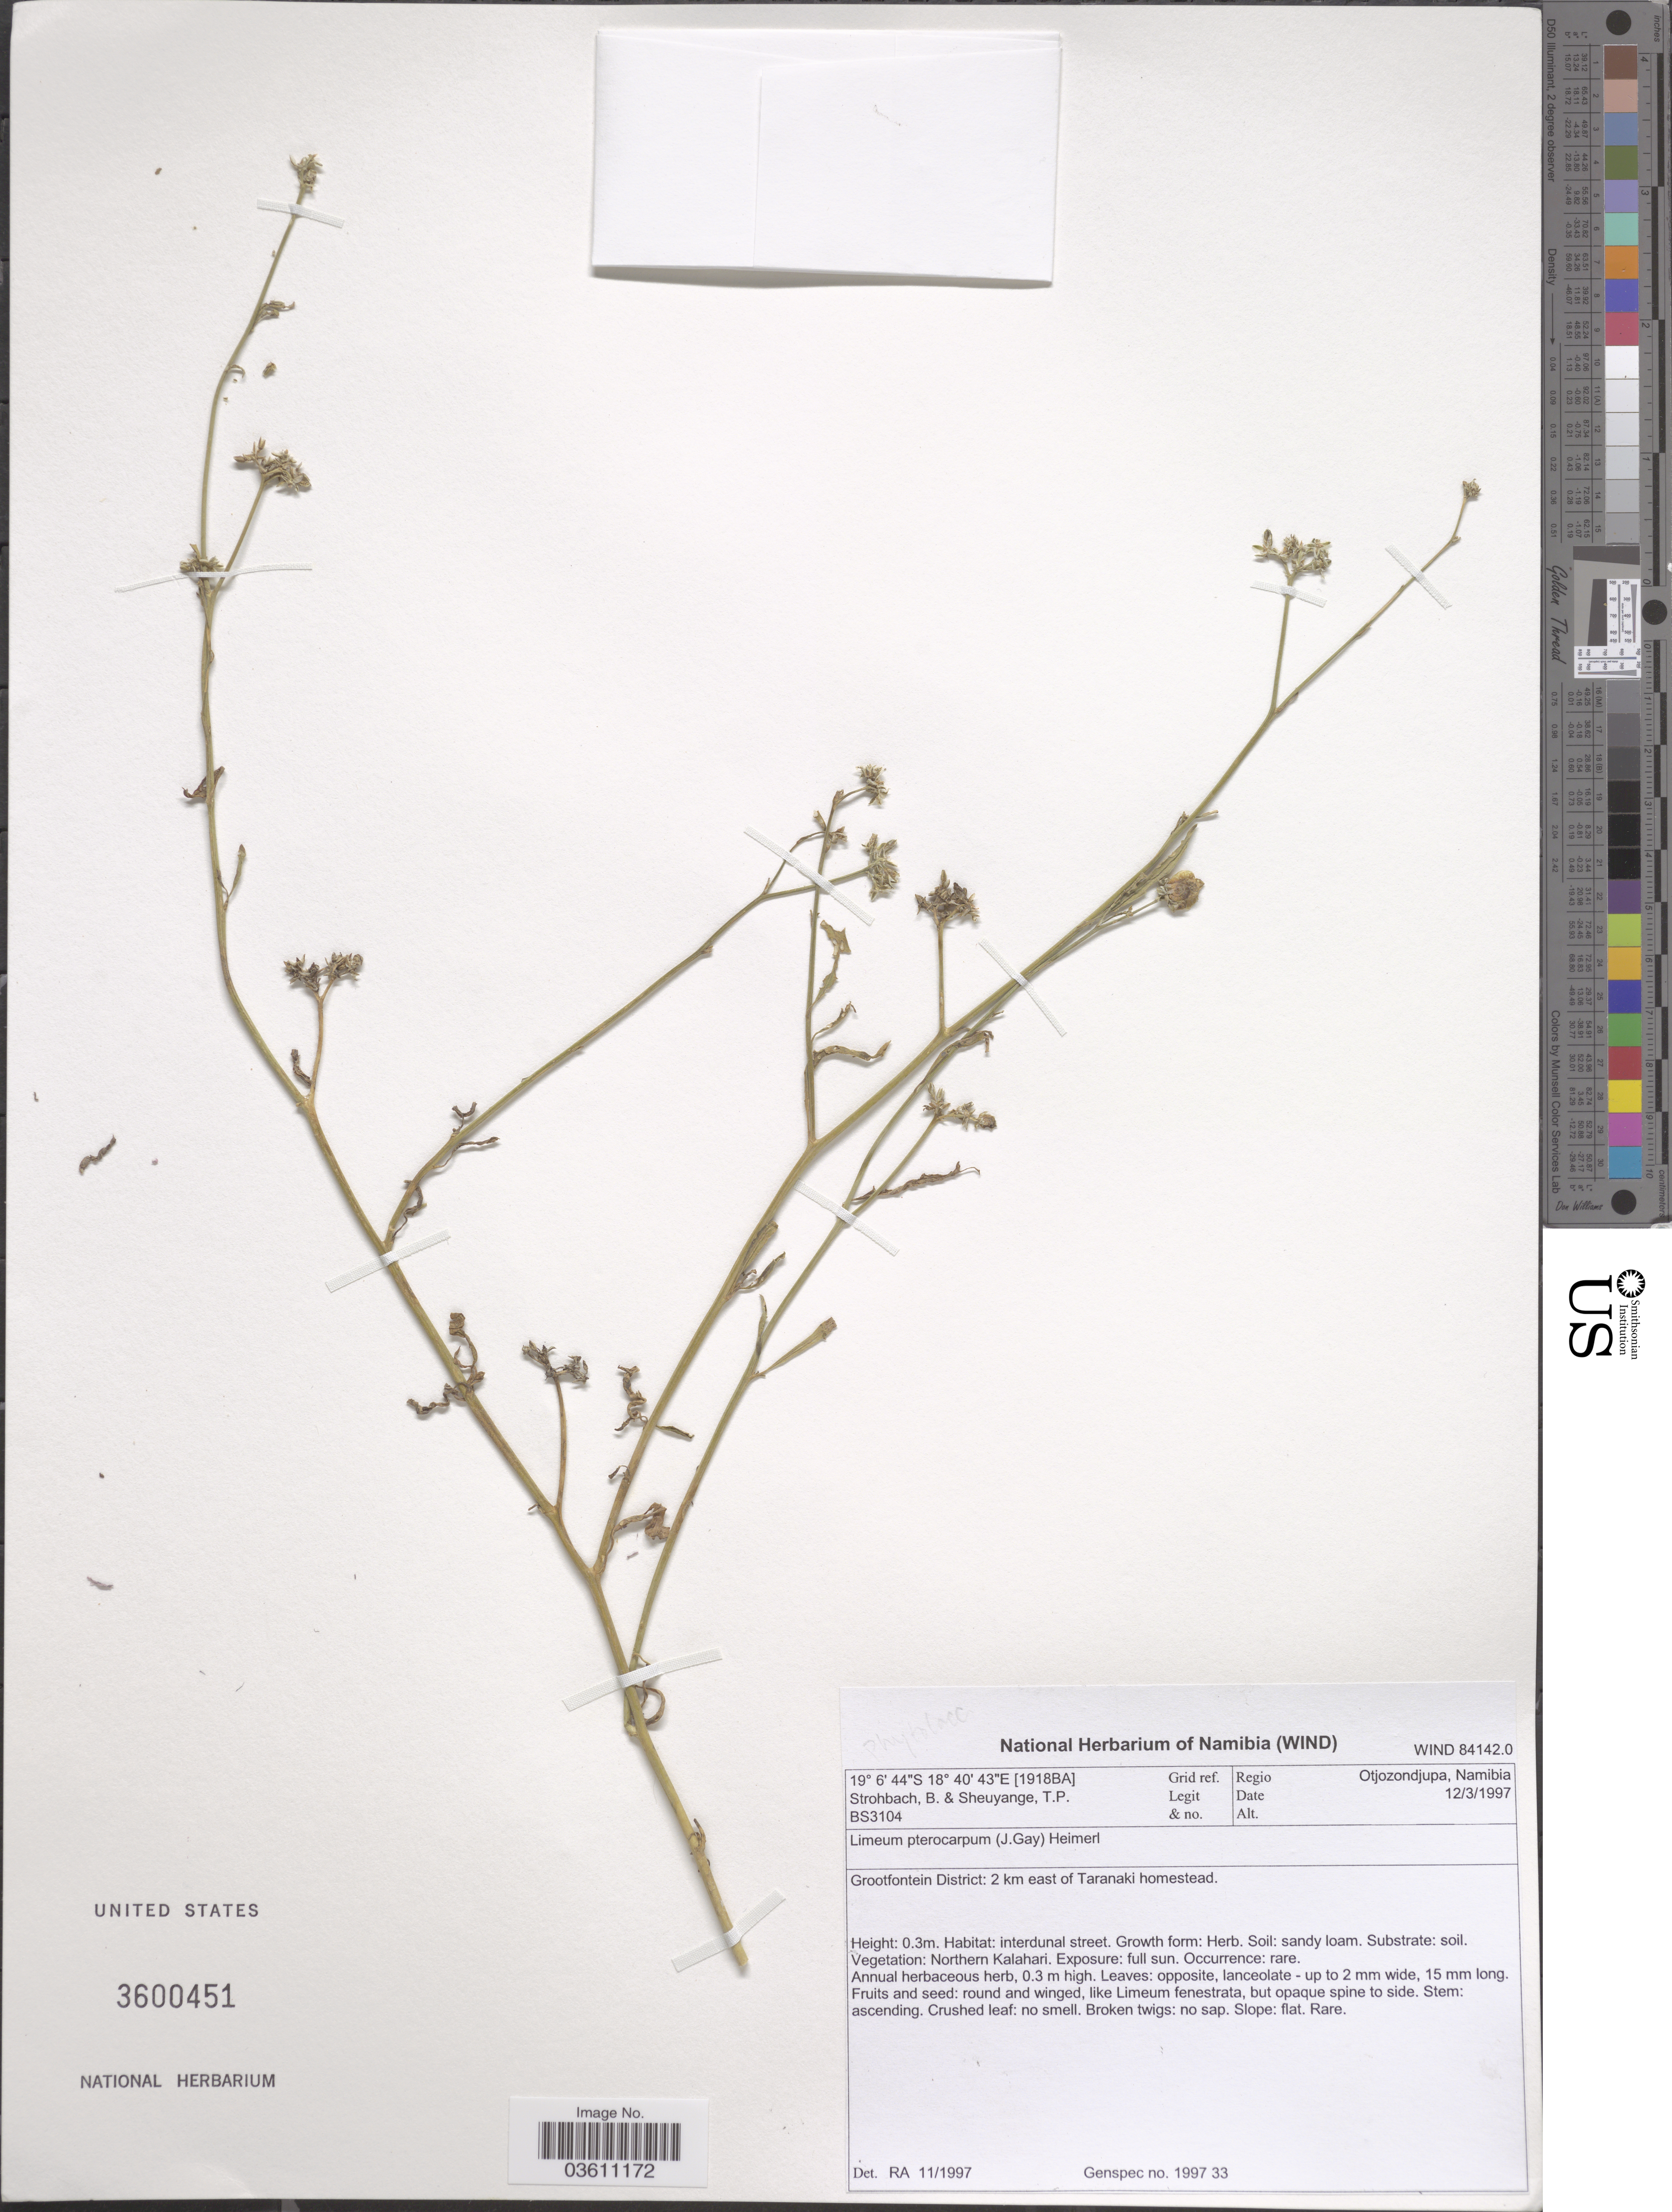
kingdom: Plantae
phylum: Tracheophyta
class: Magnoliopsida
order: Caryophyllales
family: Limeaceae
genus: Limeum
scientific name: Limeum pterocarpum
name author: (J. Gay) Heimerl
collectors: B. Strohbach & T. Sheuyange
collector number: BS3104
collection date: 1997-03-12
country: Namibia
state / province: Otjozondjupa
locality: [1918BA] Grid ref. Grootfontein District:2 km east of Taranaki homestead.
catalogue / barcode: US 3600451